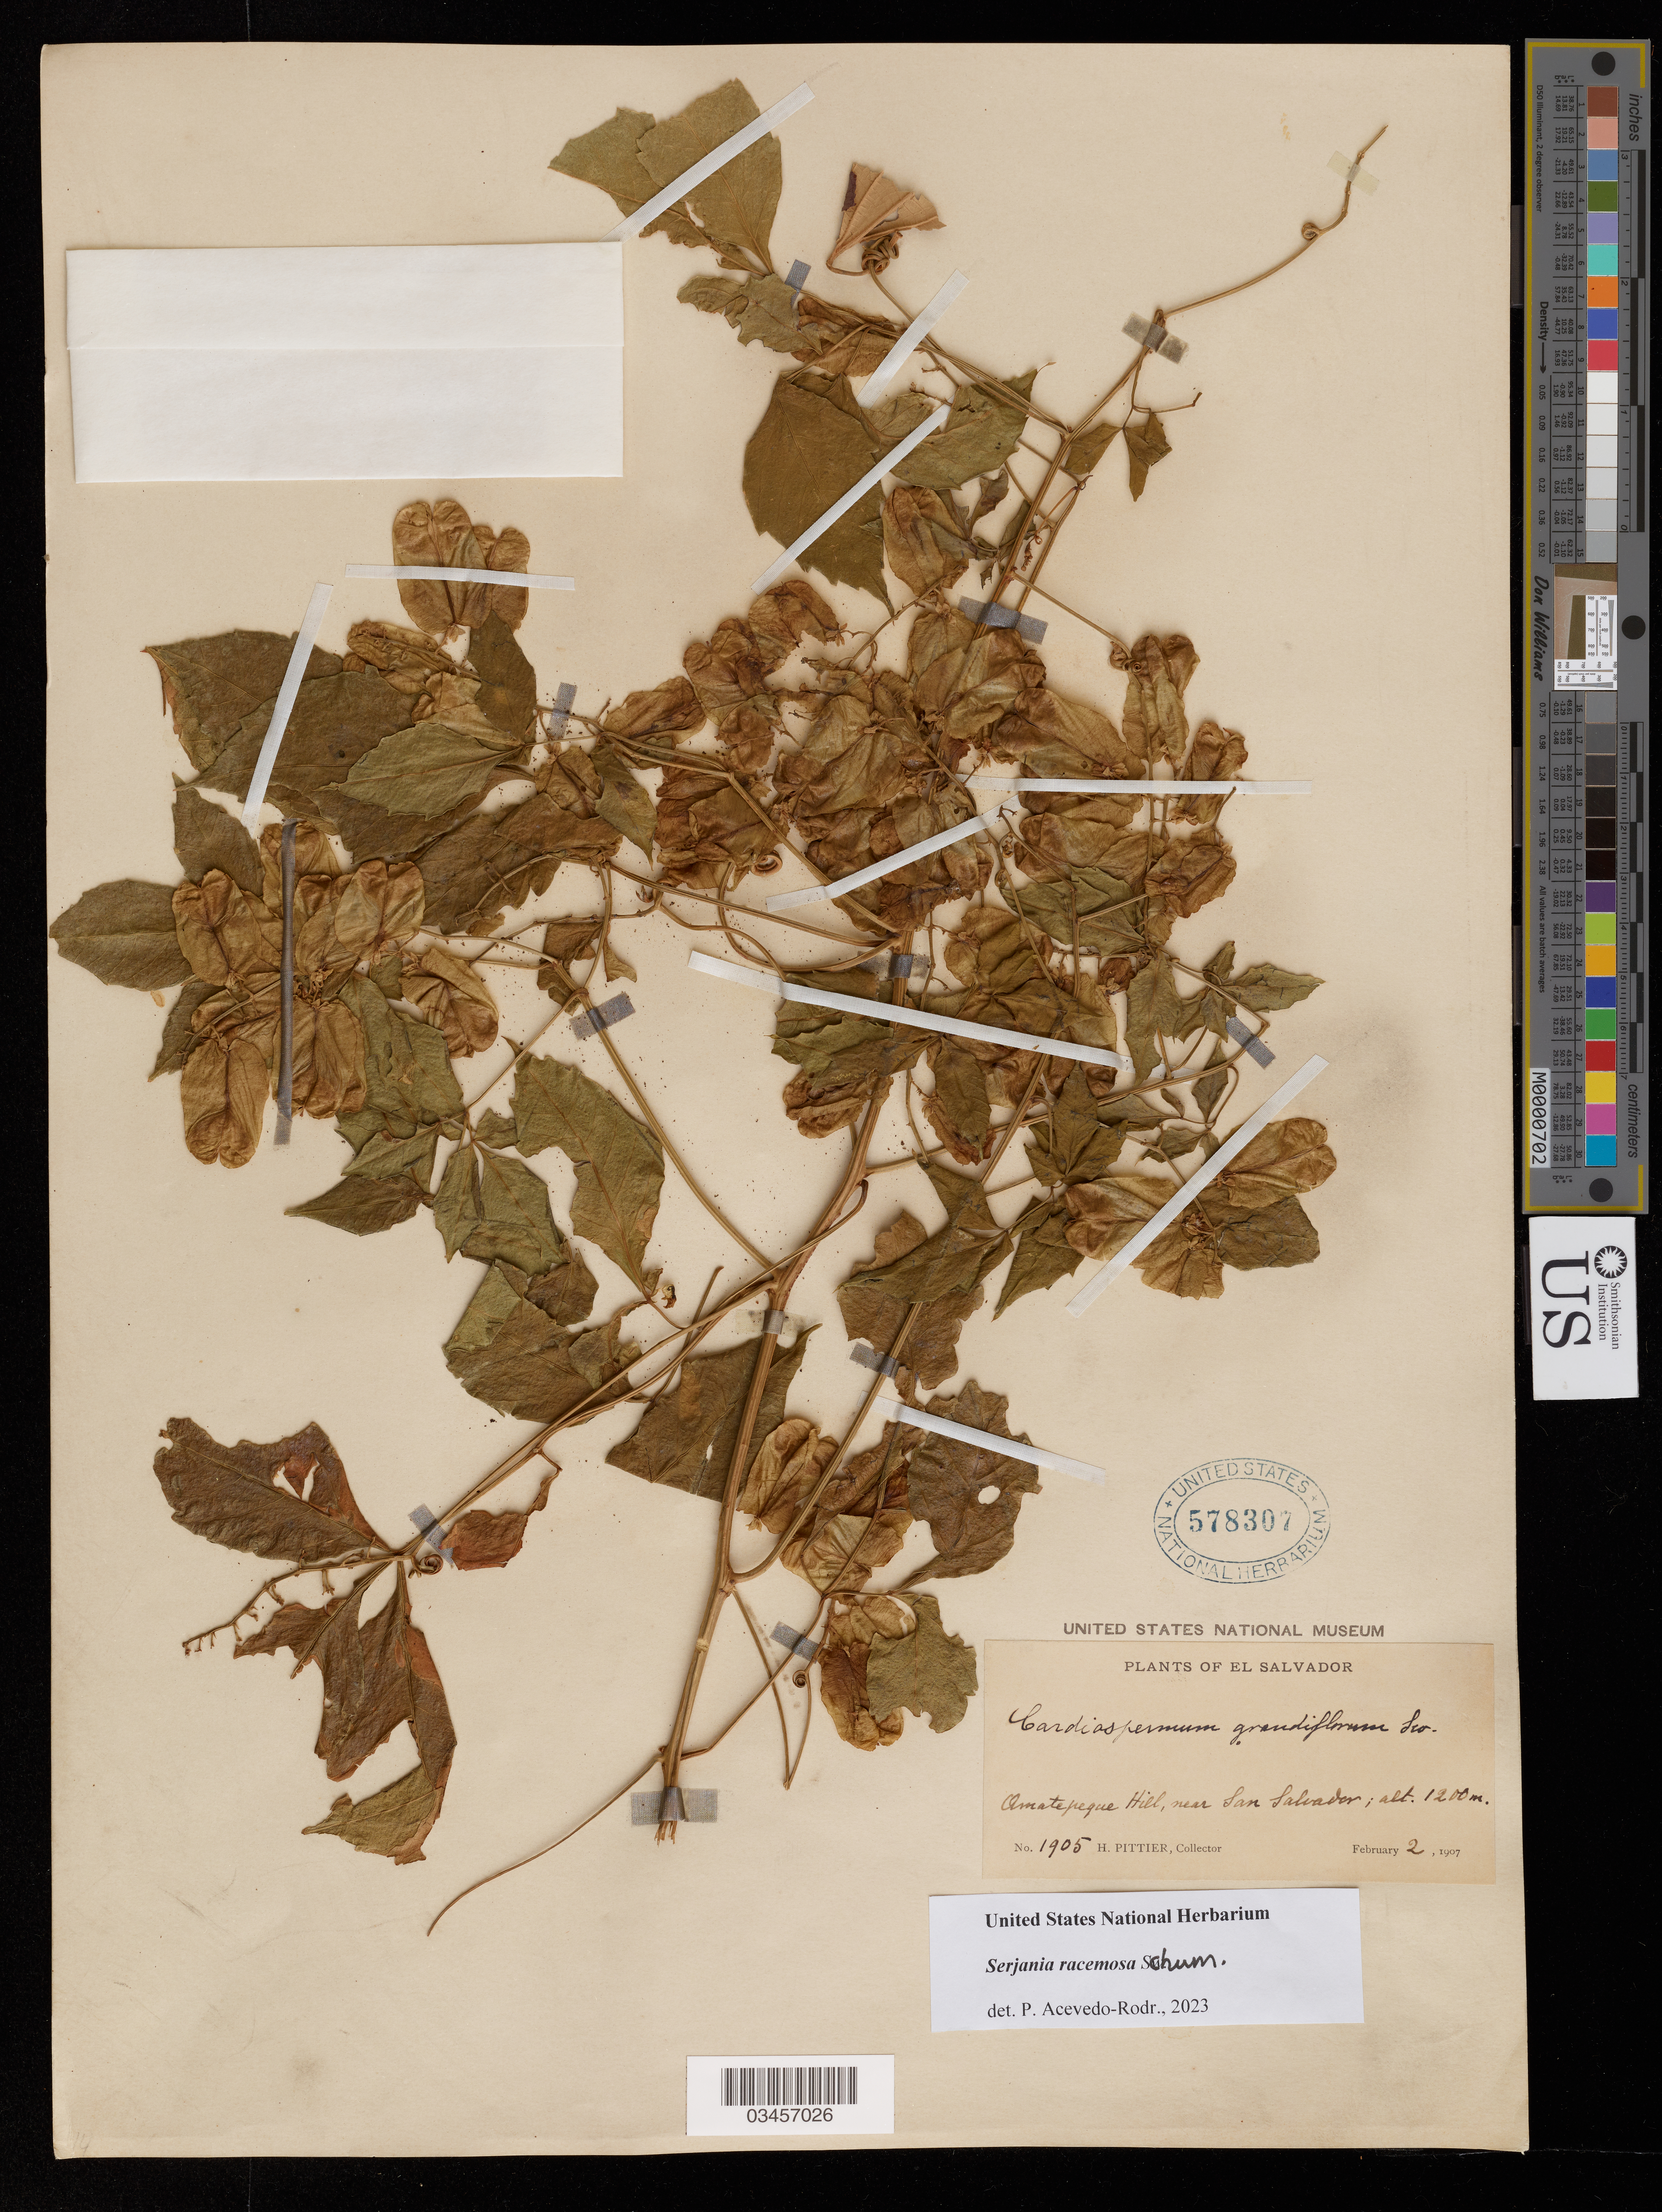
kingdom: Plantae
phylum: Tracheophyta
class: Magnoliopsida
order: Sapindales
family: Sapindaceae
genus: Serjania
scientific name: Serjania racemosa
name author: Schumach.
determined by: Acevedo-Rodriguez, P., (US), Smithsonian Institution - National Museum of Natural History (UNITED STATES)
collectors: H. Pittier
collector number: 1905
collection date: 1907-02-02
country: El Salvador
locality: Omatepeque Hill, near San Salvador.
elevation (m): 1200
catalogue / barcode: US 578307